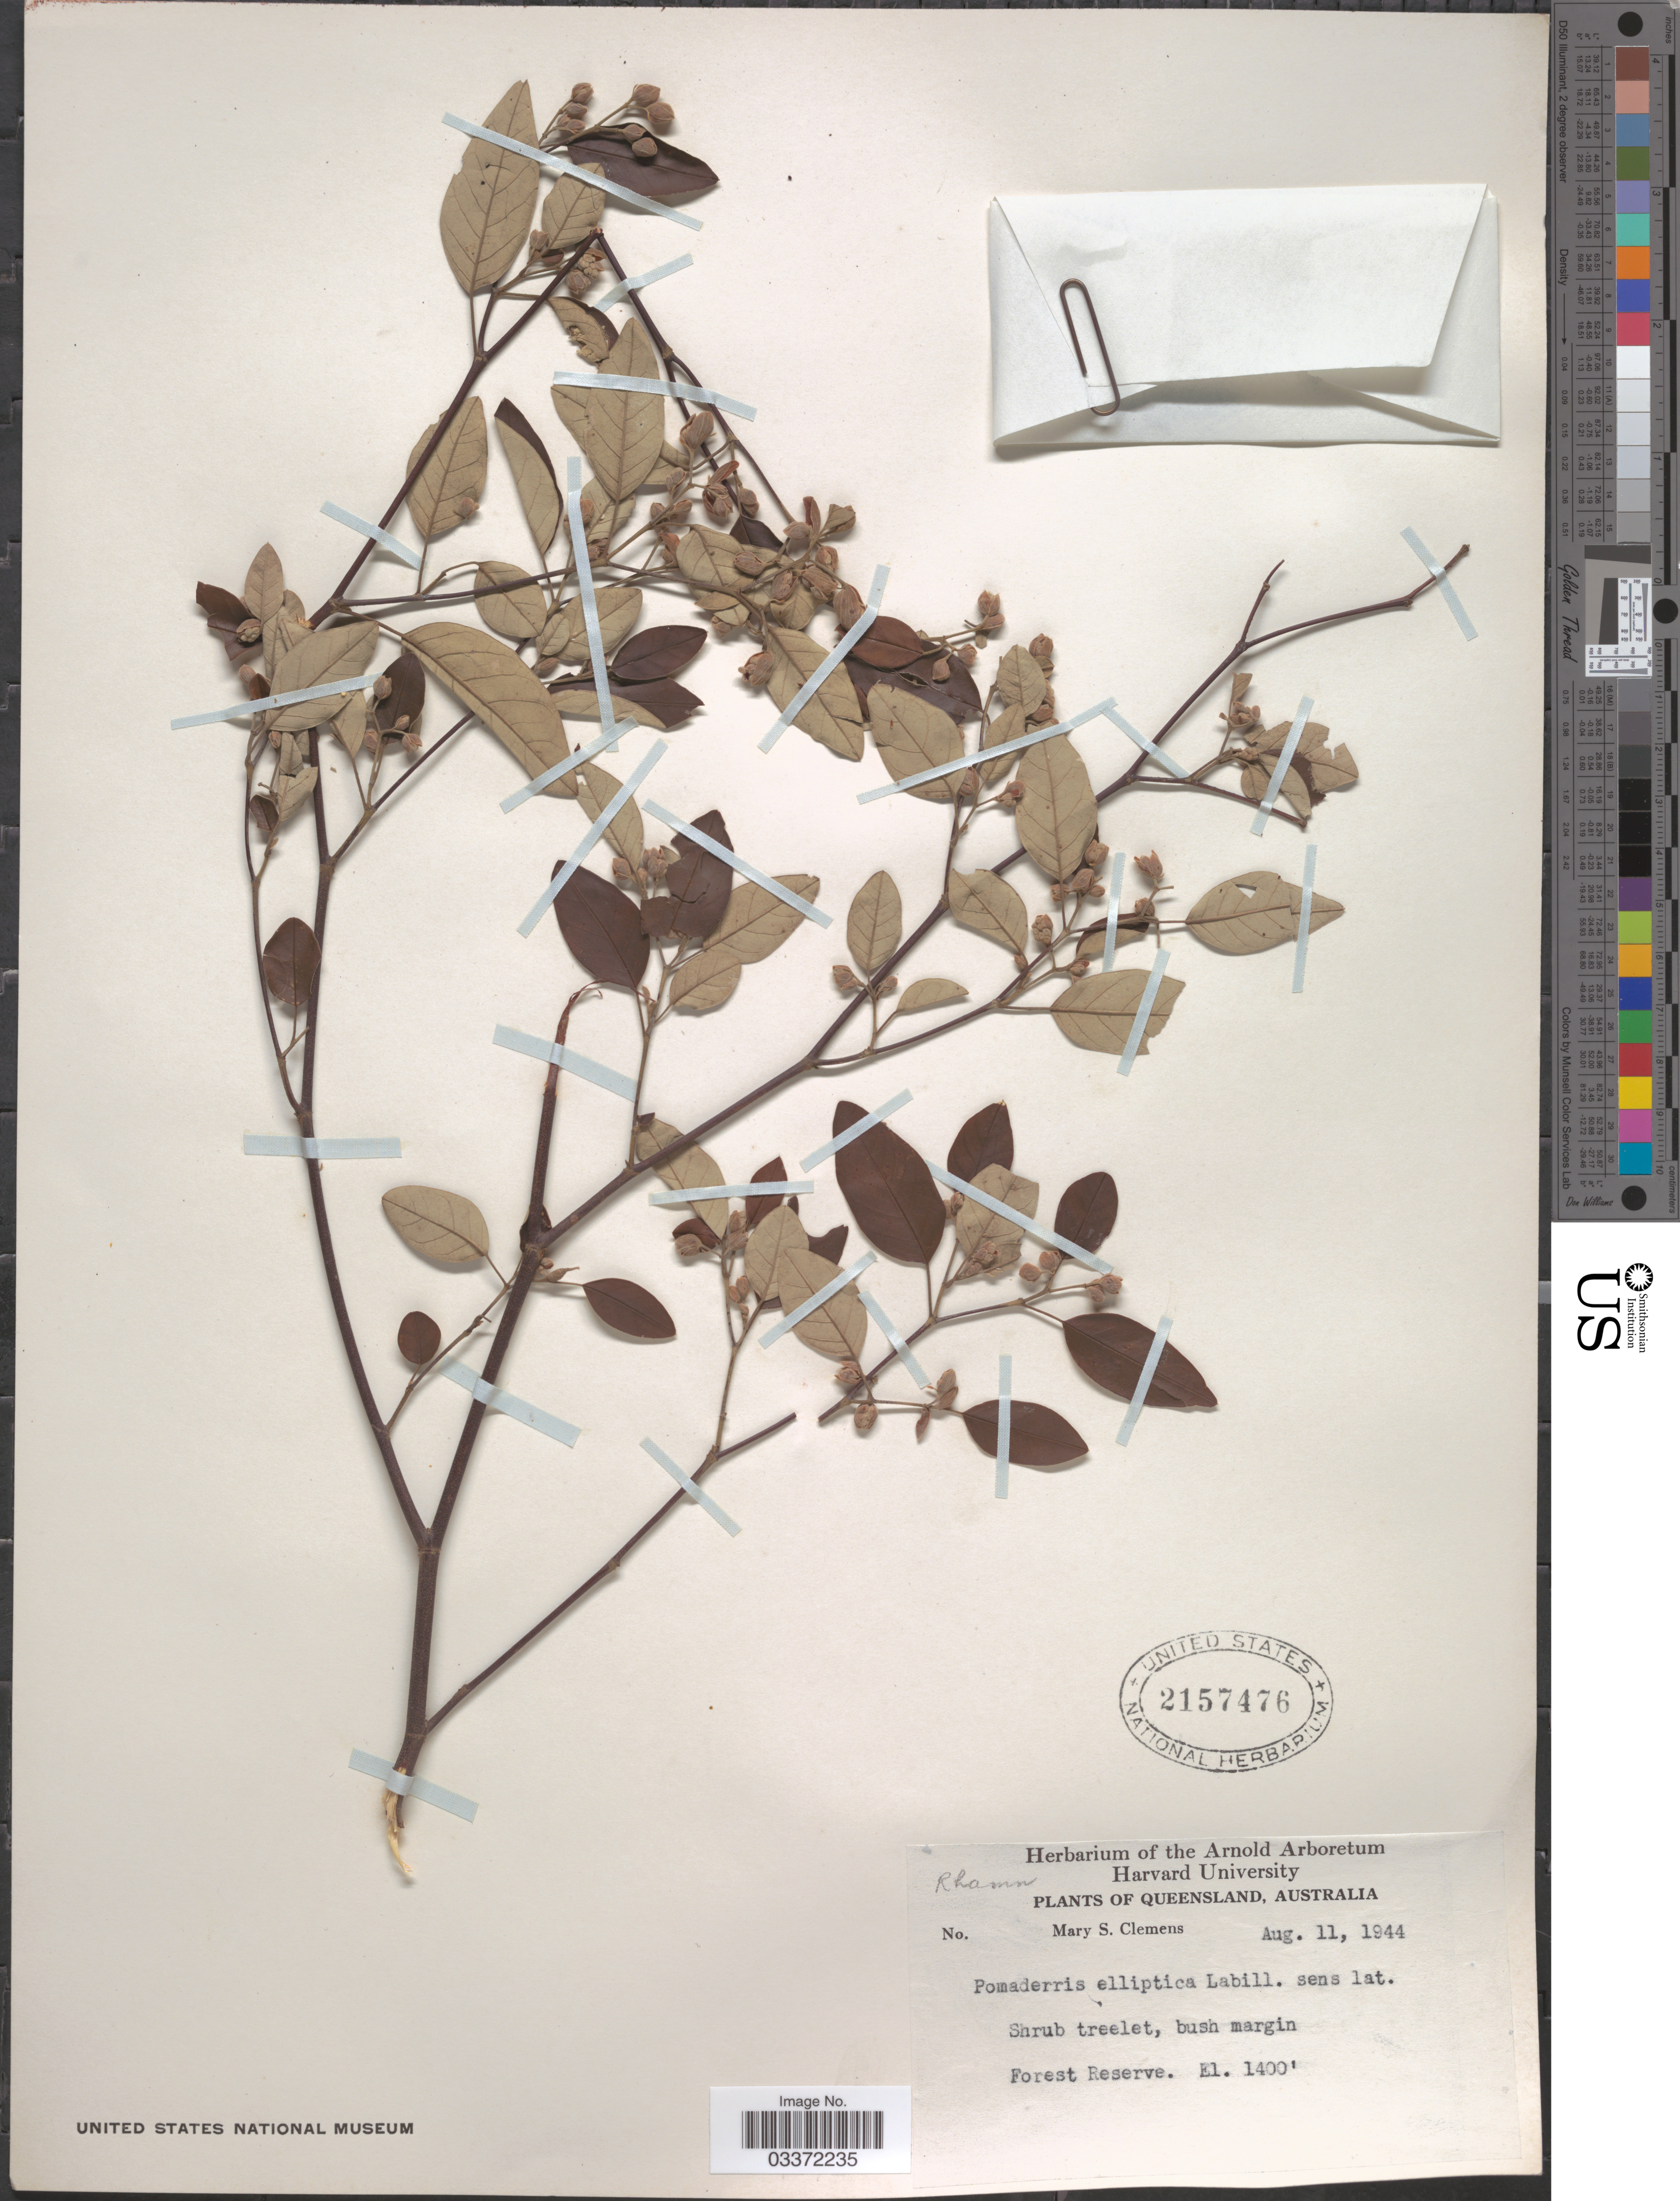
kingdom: Plantae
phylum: Tracheophyta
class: Magnoliopsida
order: Rosales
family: Rhamnaceae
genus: Pomaderris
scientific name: Pomaderris elliptica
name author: Labill.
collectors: M. S. Clemens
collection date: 1944-08-11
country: Australia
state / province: Queensland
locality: Forest Reserve.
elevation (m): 427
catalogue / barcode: US 2157476